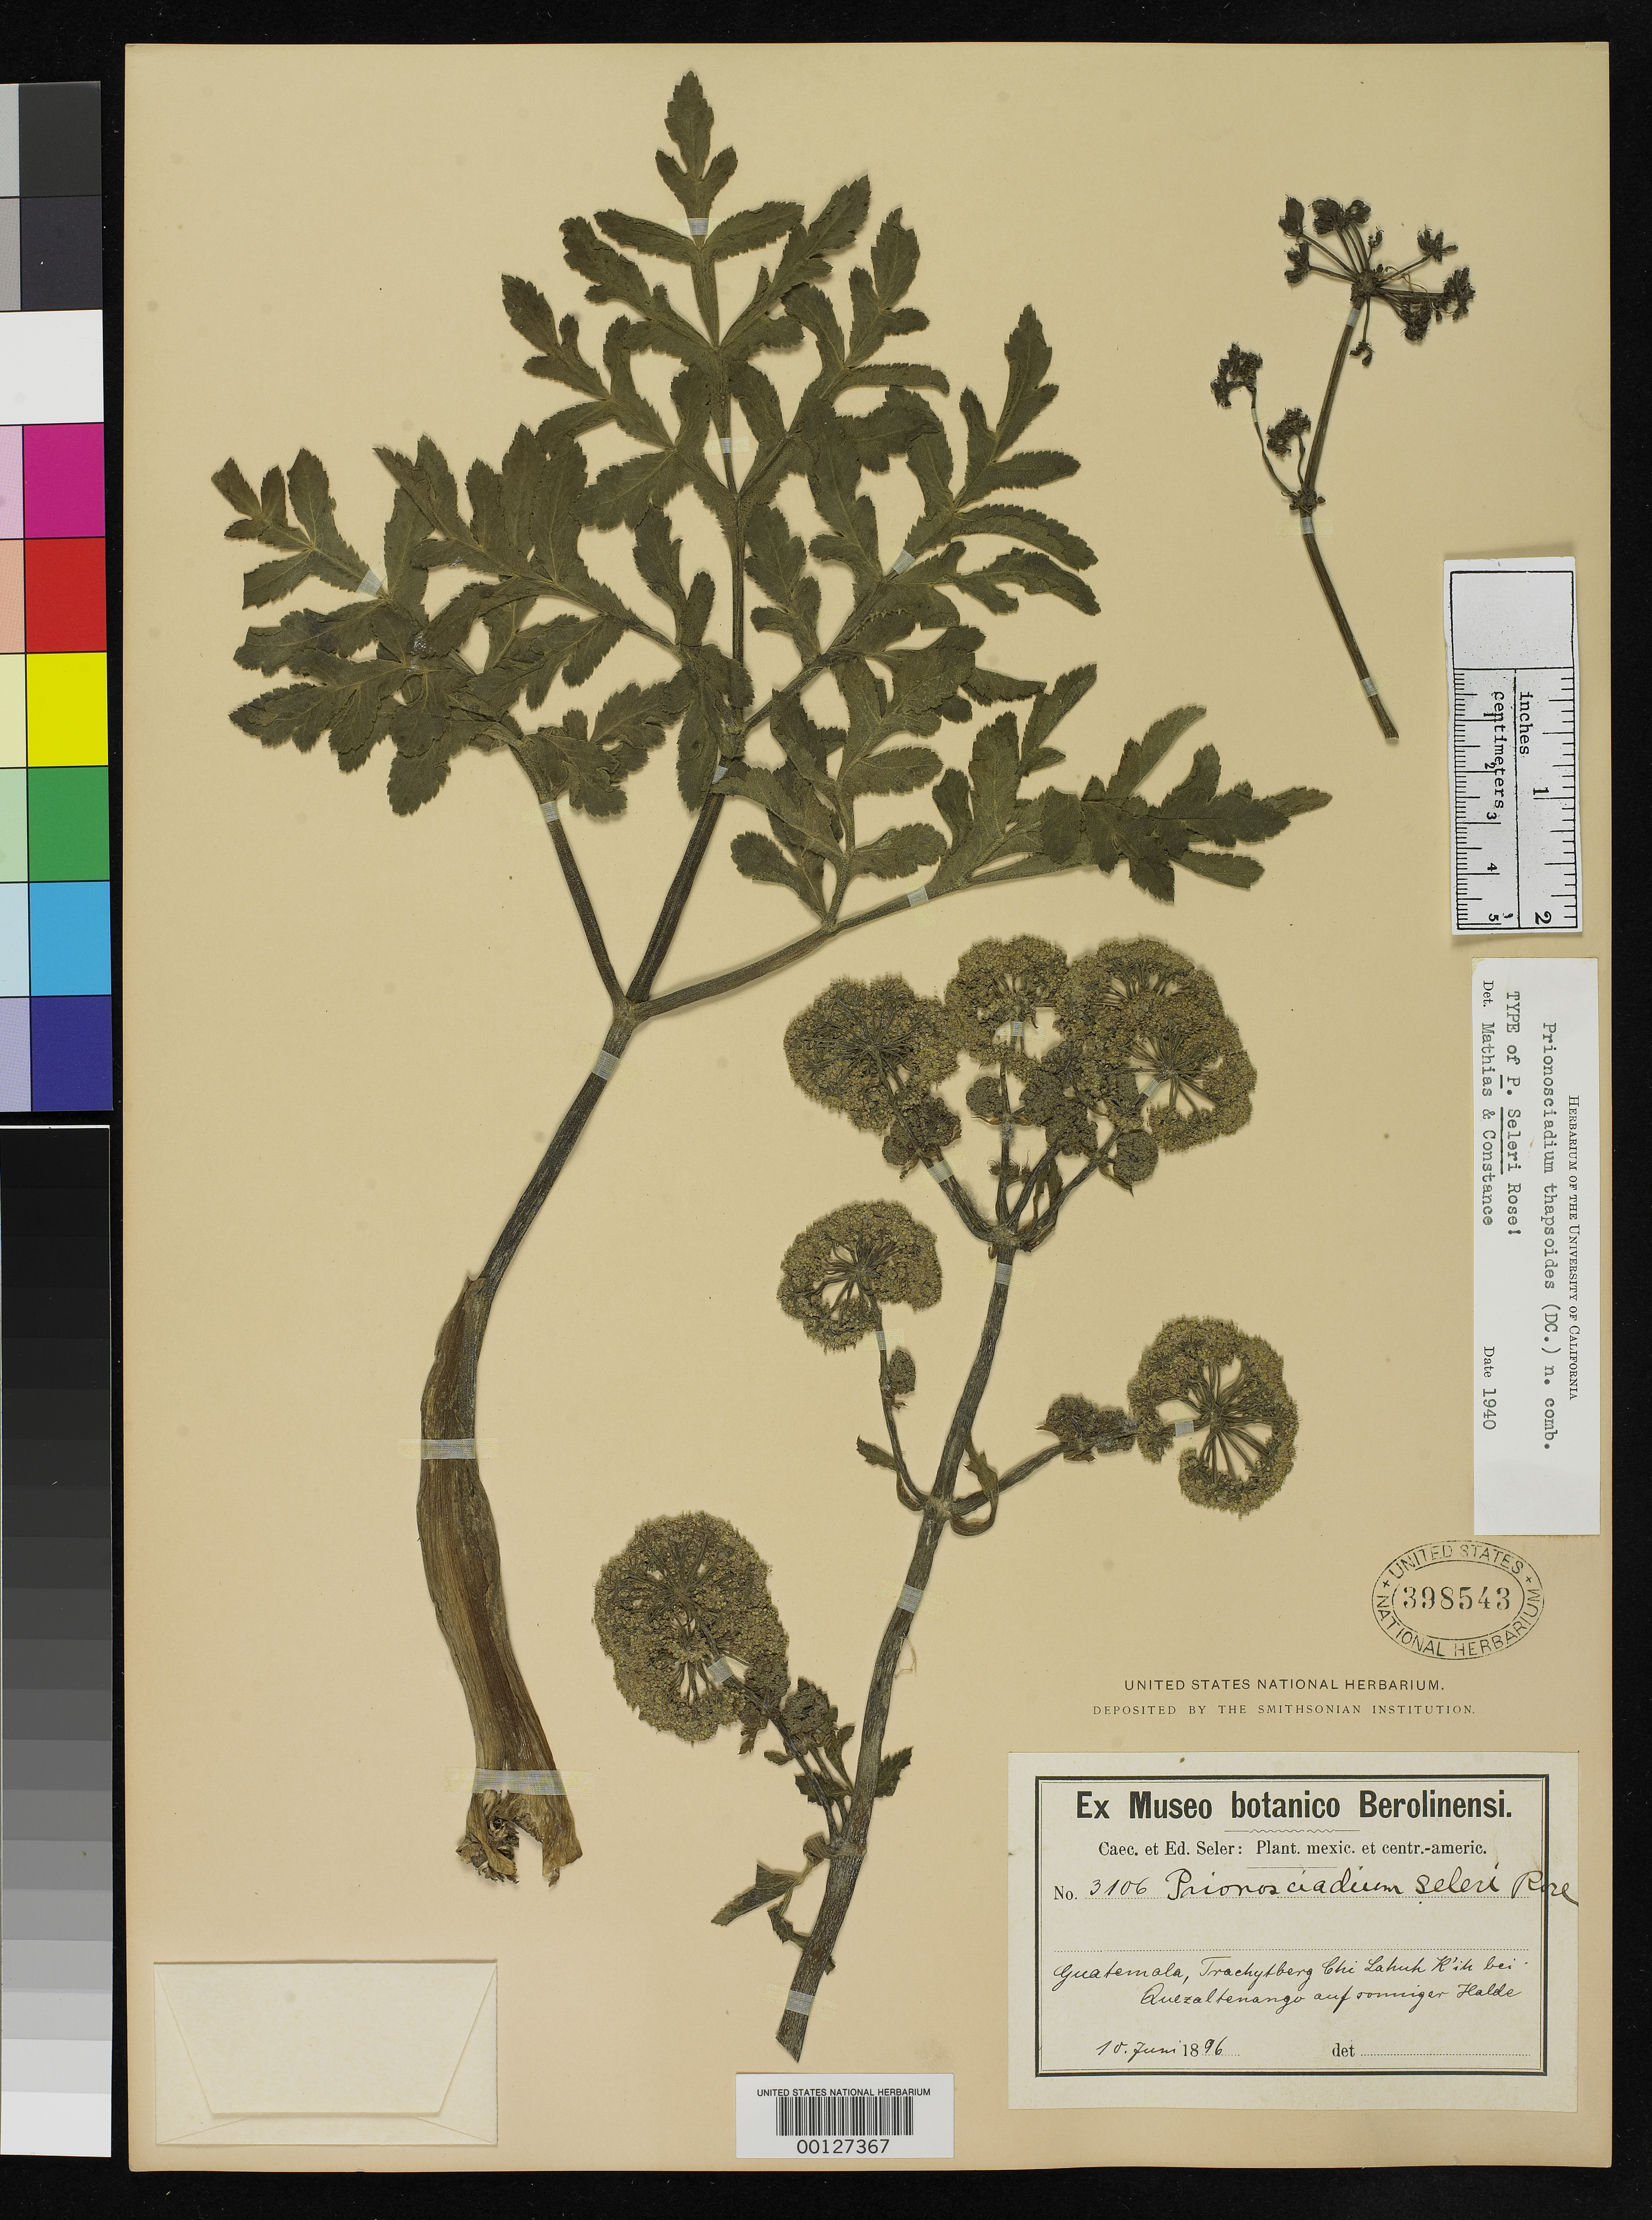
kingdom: Plantae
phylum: Tracheophyta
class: Magnoliopsida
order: Apiales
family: Apiaceae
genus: Prionosciadium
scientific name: Prionosciadium seleri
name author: Rose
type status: Holotype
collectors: C. Seler & E. Seler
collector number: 3106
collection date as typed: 10 Jun 1896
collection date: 1896-06-10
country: Guatemala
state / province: Quetzaltenango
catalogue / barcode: US 398543